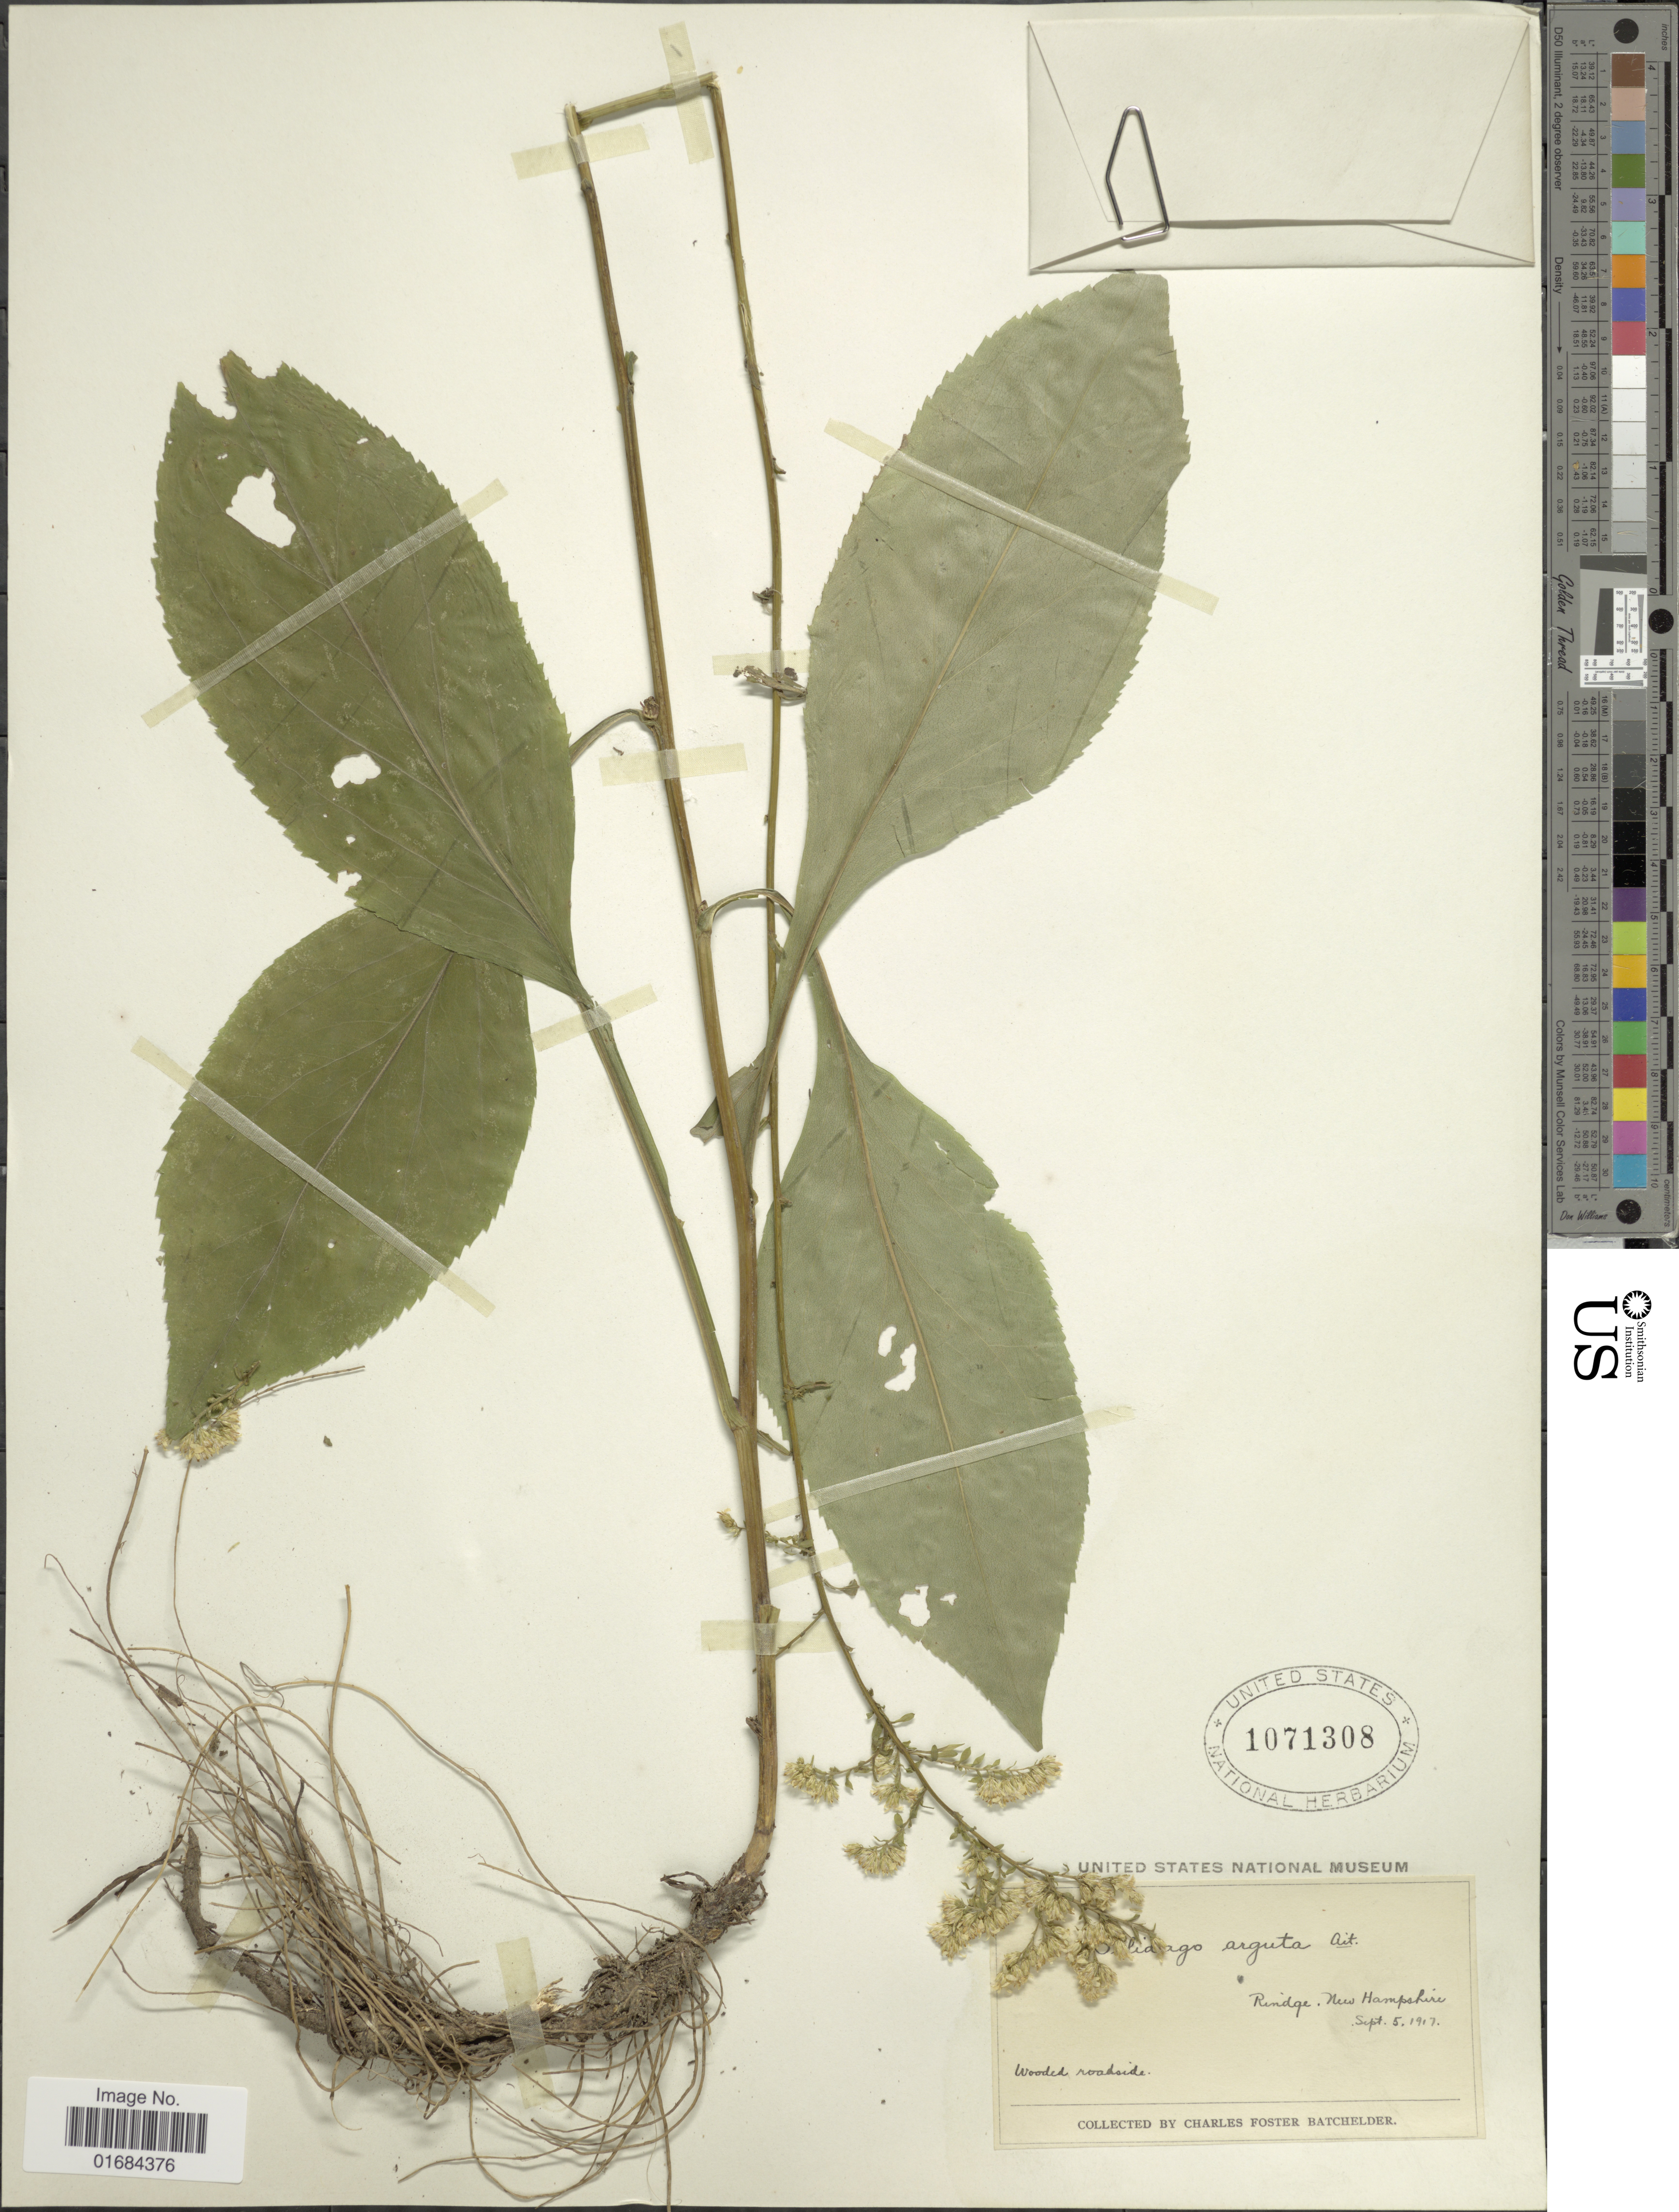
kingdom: Plantae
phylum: Tracheophyta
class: Magnoliopsida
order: Asterales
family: Asteraceae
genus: Solidago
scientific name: Solidago arguta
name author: Aiton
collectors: C. Batchelder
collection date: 1917-09-05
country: United States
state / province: New Hampshire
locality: Rindge, New Hampshire, wooded Roadside.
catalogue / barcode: US 1071308